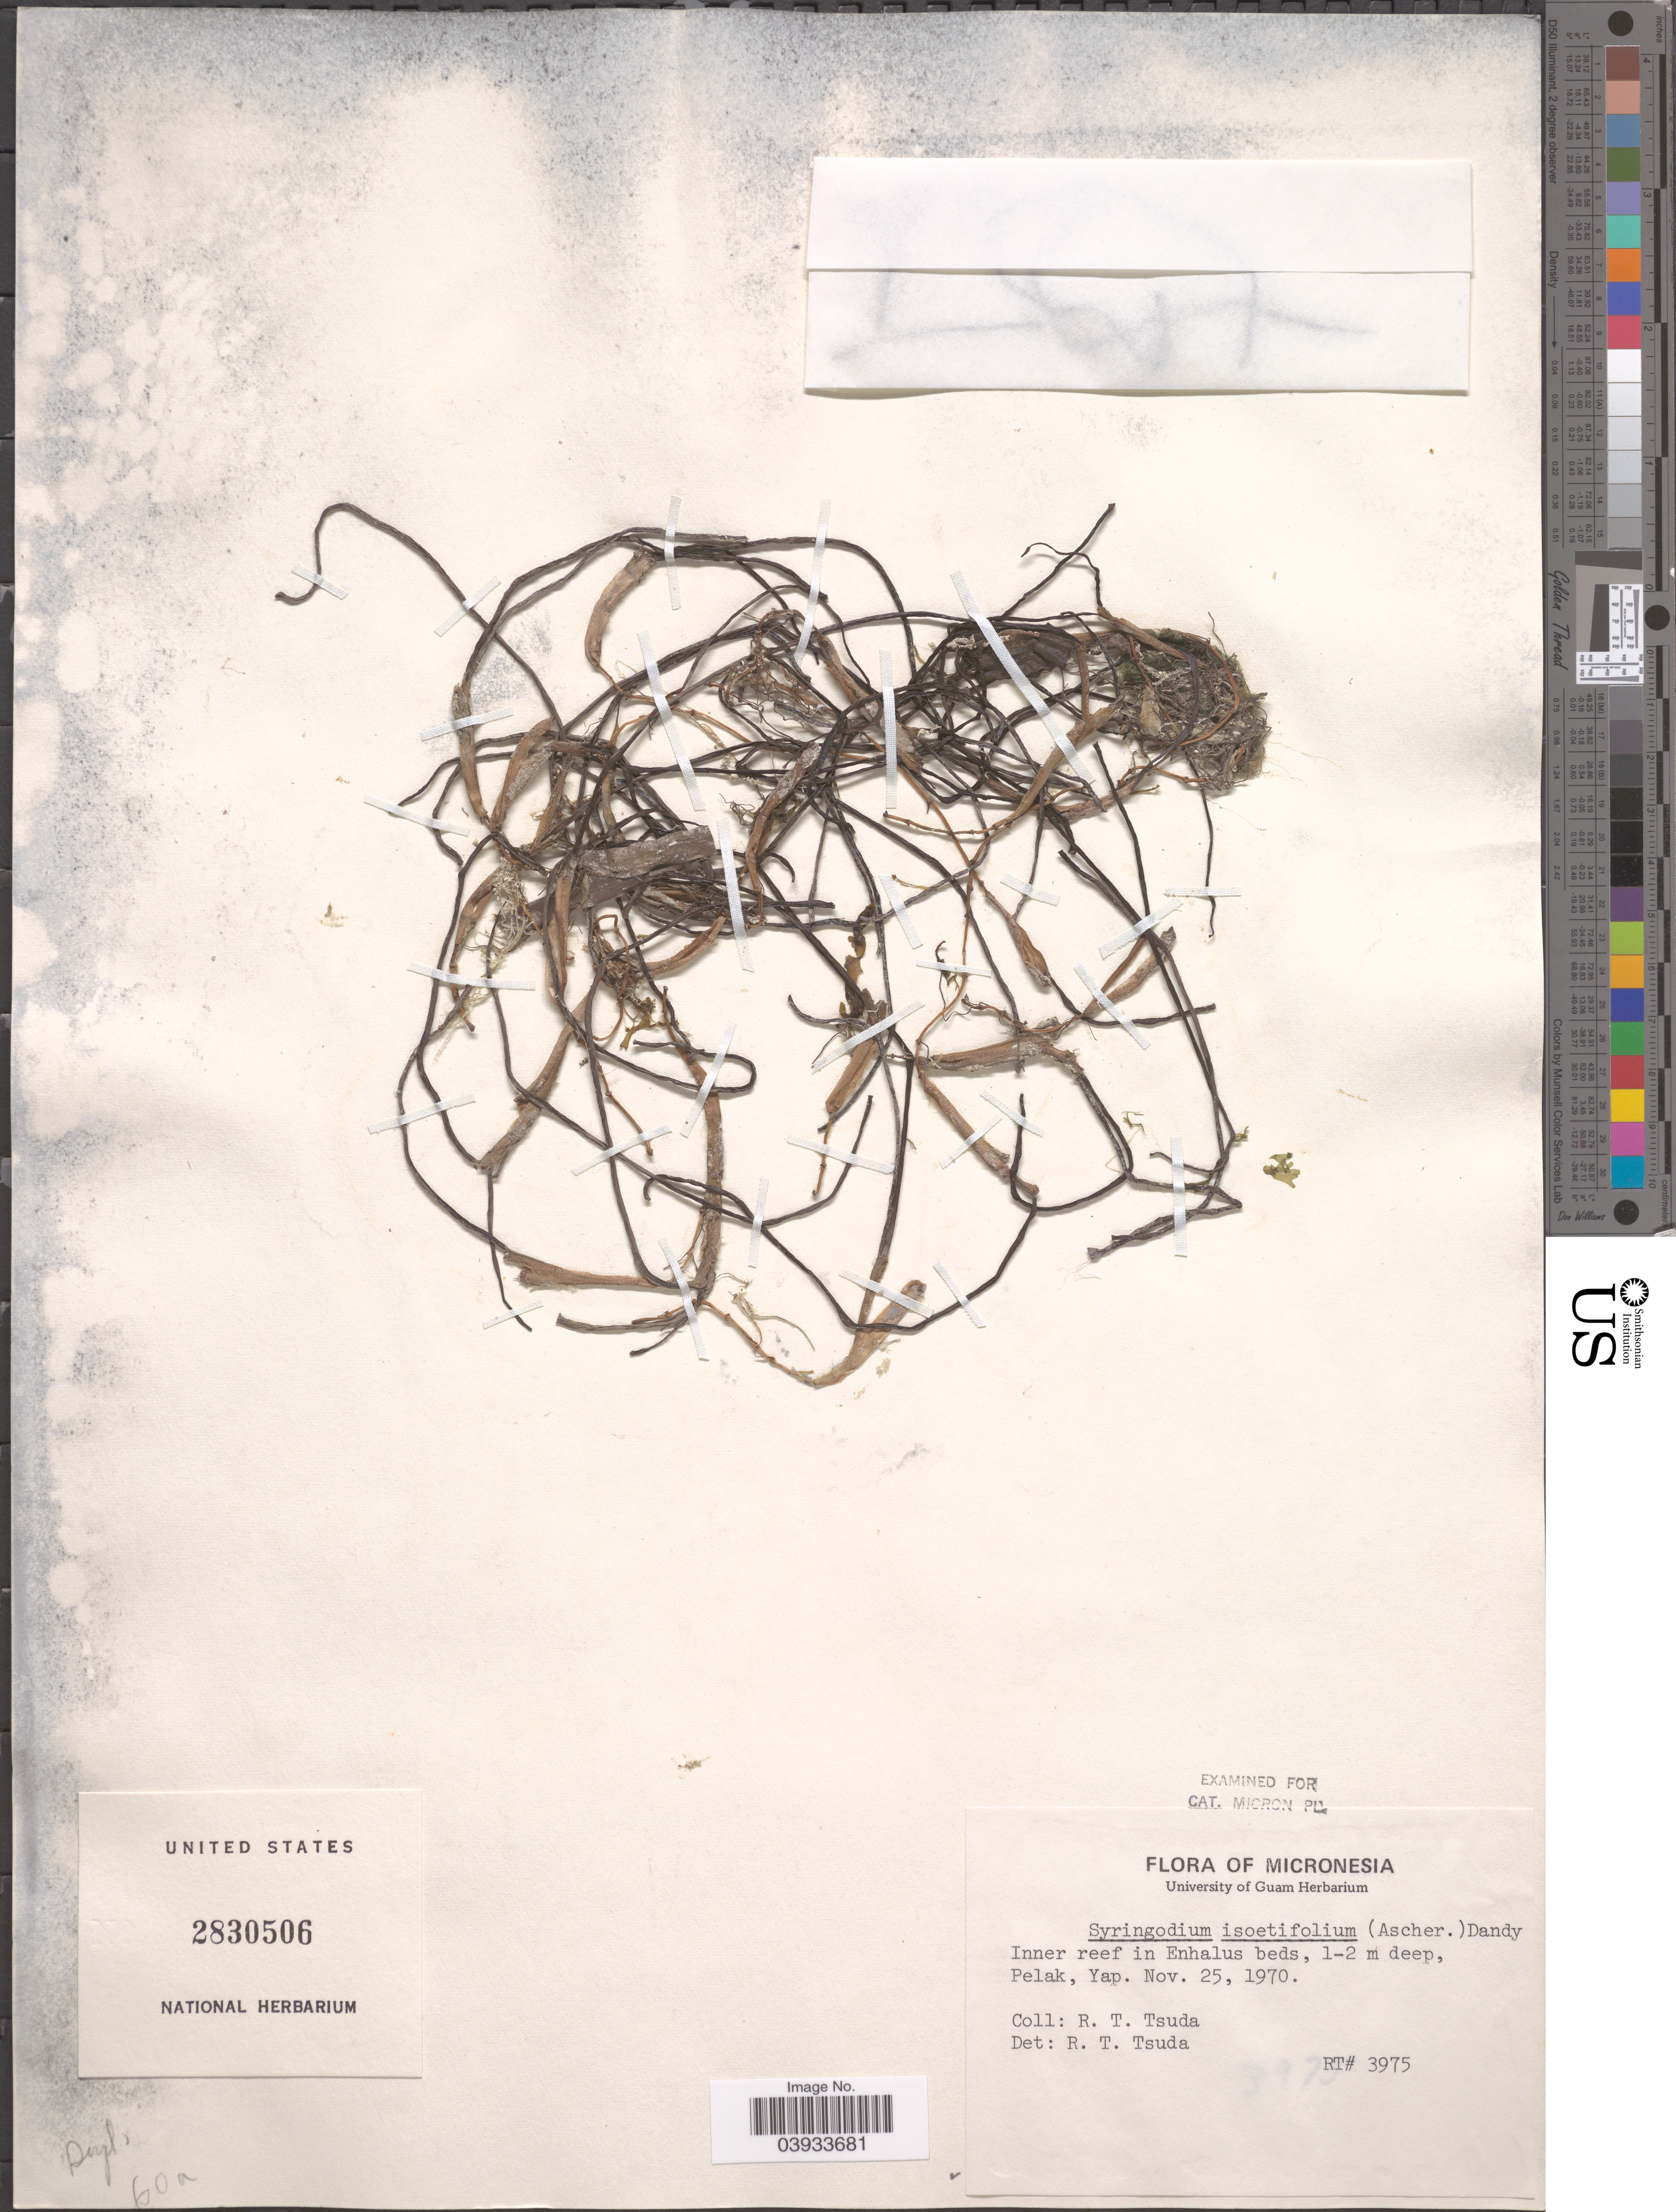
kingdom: Plantae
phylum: Tracheophyta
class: Liliopsida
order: Alismatales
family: Cymodoceaceae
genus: Syringodium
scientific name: Syringodium isoetifolium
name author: (Asch.) Dandy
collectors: R. Tsuda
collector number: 3975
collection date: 1970-11-25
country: Micronesia, Federated States of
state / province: Yap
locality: Pelak.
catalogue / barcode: US 2830506